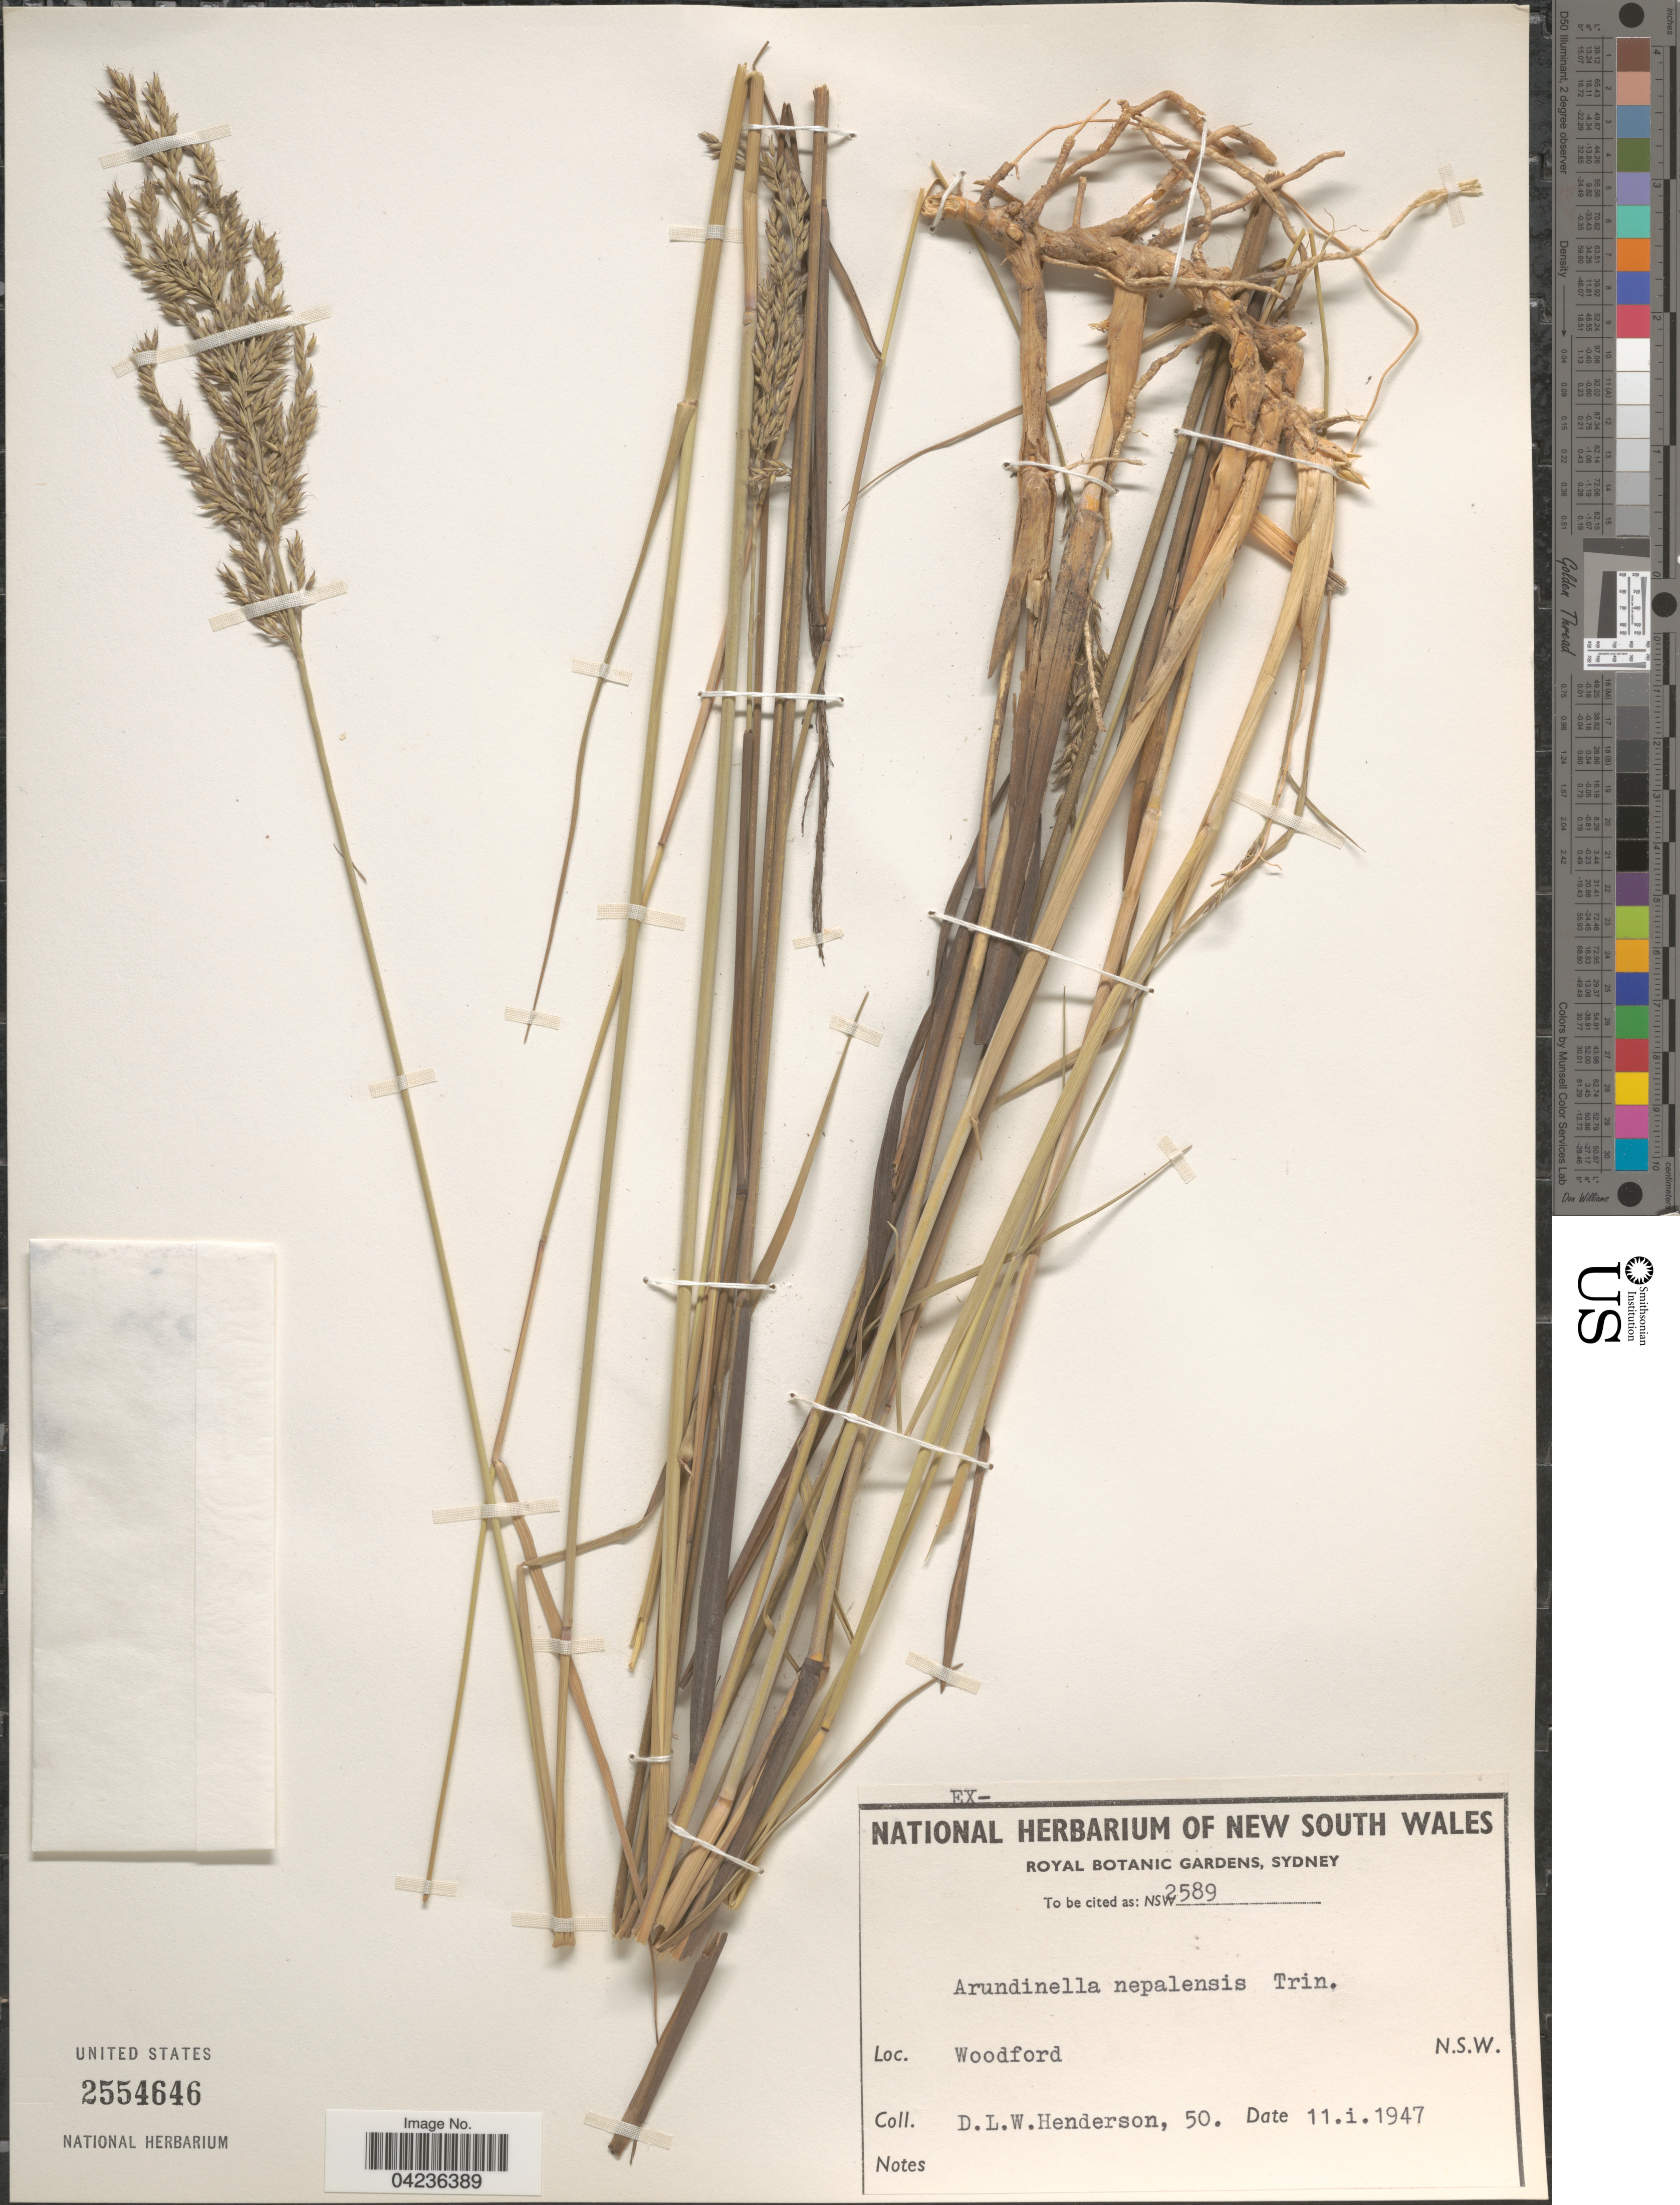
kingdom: Plantae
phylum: Tracheophyta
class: Liliopsida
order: Poales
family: Poaceae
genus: Arundinella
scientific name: Arundinella nepalensis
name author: Trin.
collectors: D. Henderson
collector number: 50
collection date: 1947-01-11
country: Australia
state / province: New South Wales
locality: Woodford.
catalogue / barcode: US 2554646